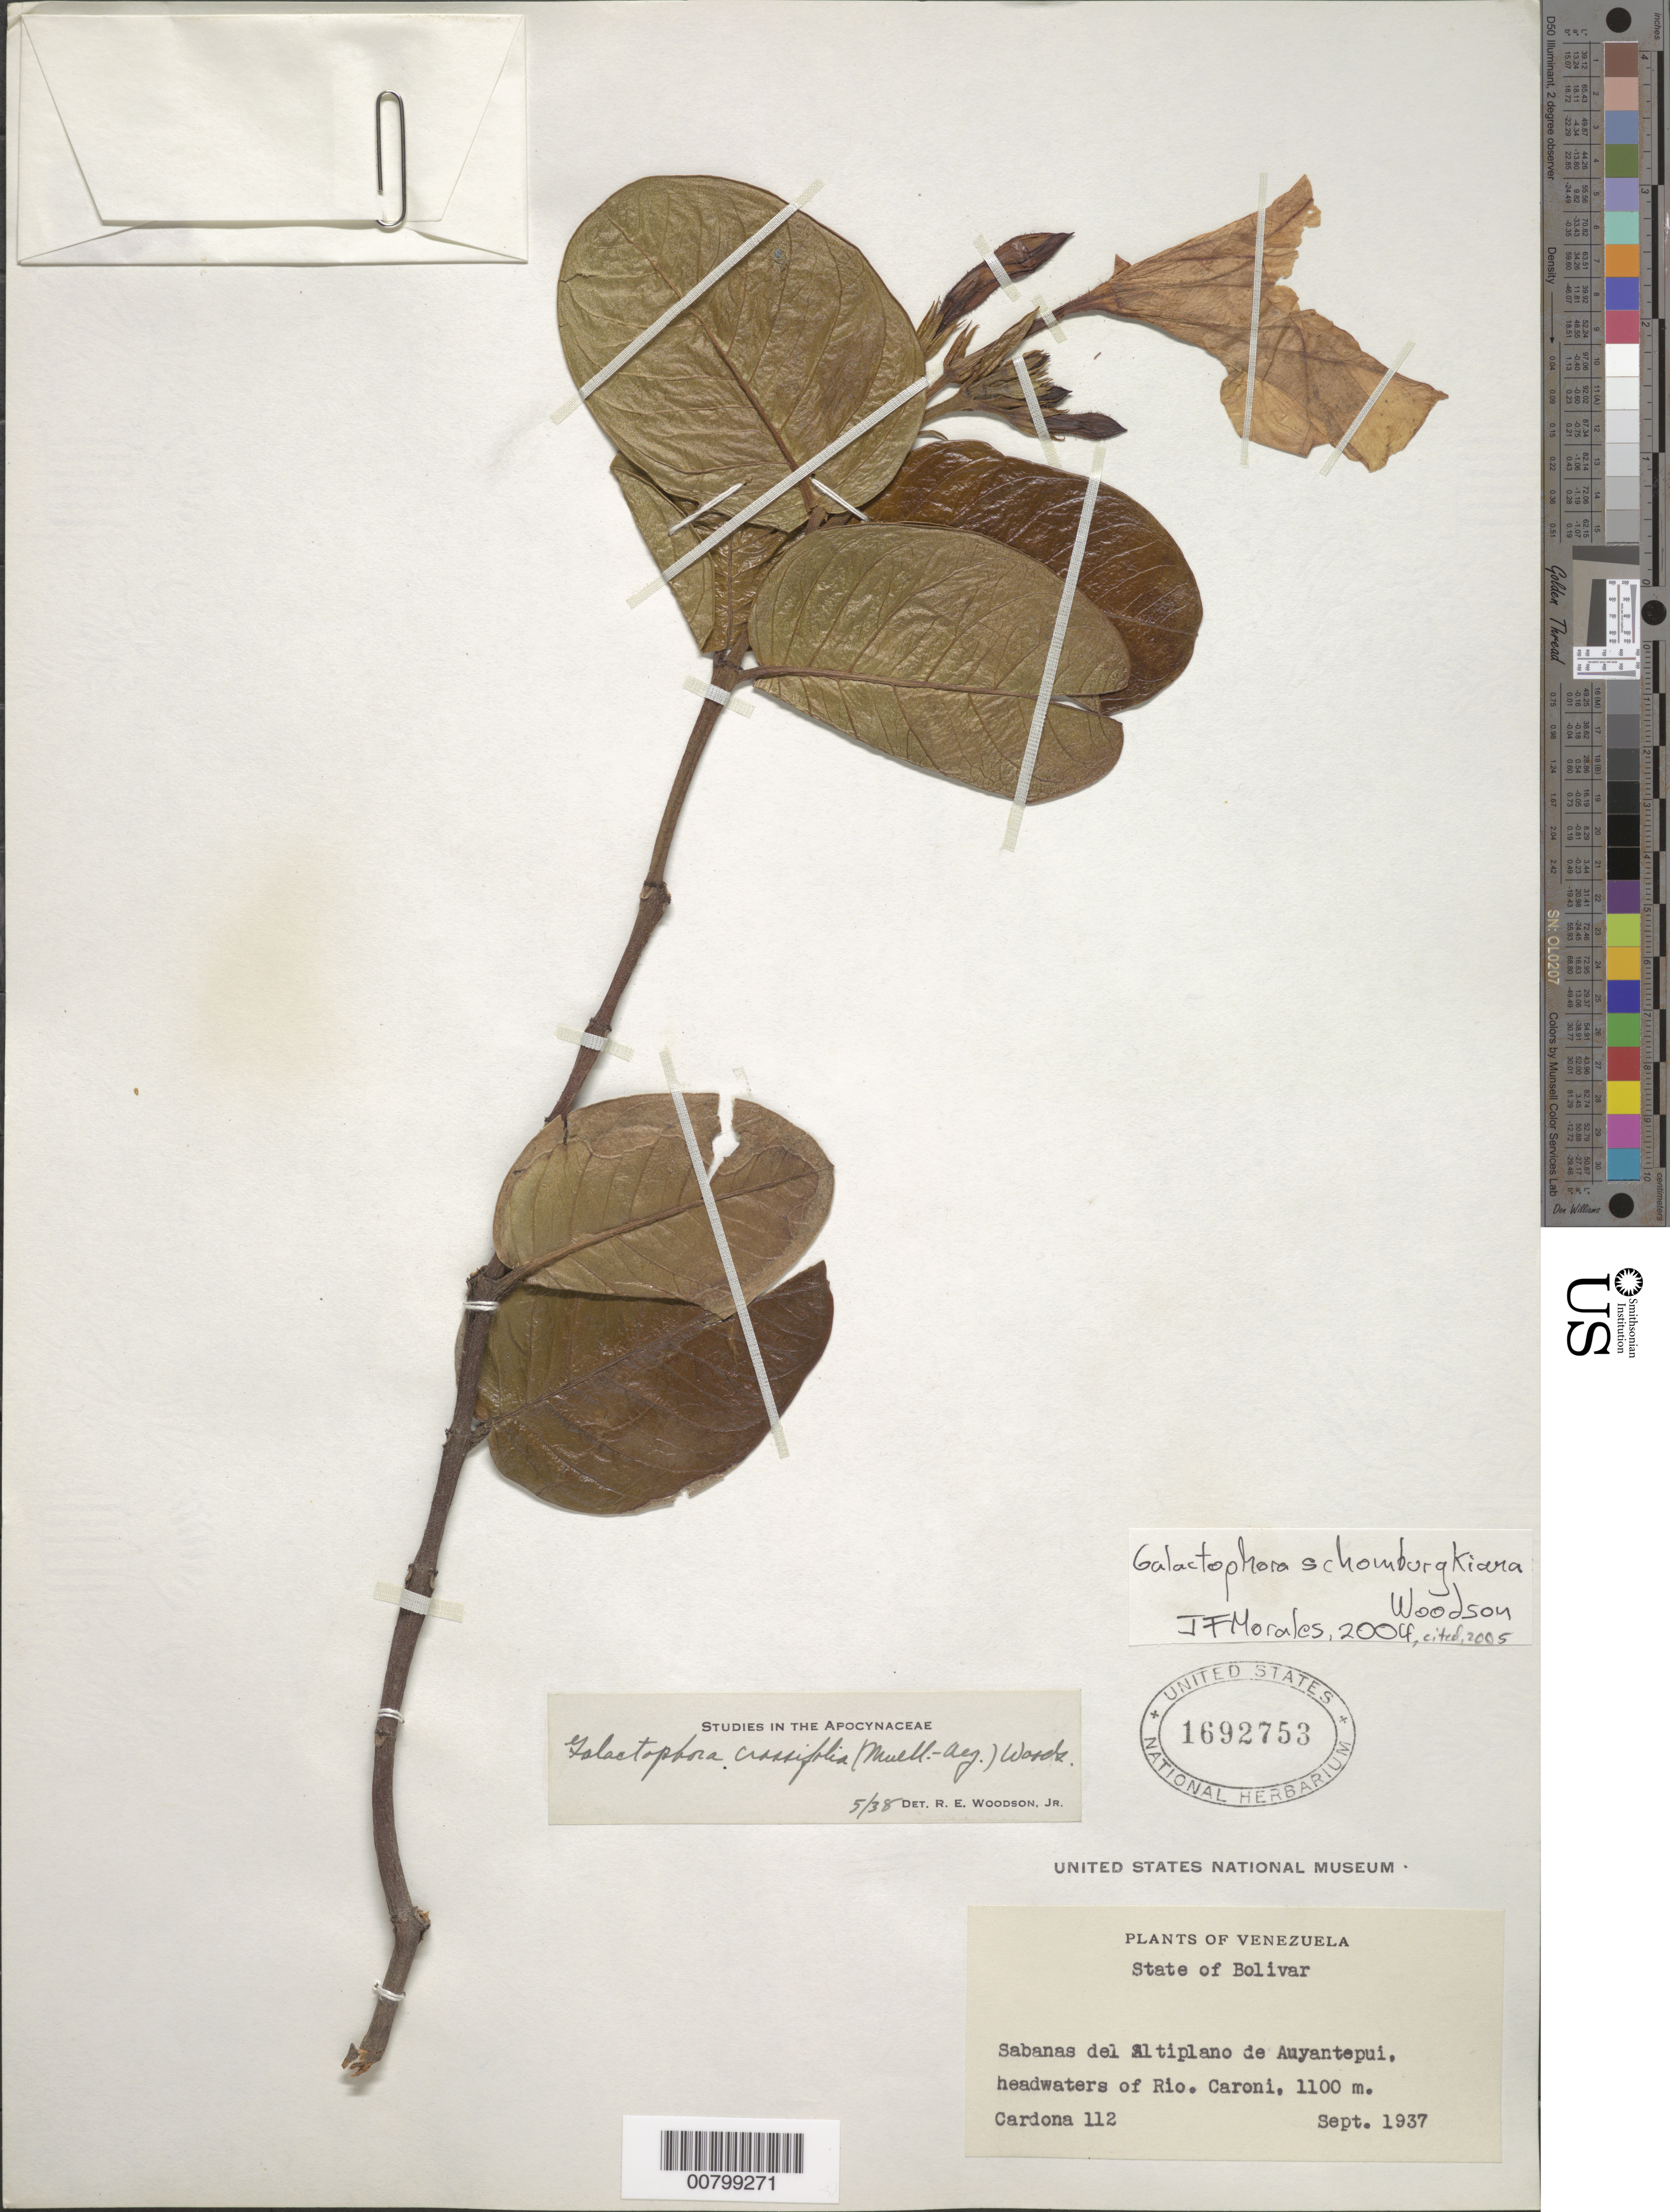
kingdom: Plantae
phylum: Tracheophyta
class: Magnoliopsida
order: Gentianales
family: Apocynaceae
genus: Galactophora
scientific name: Galactophora crassifolia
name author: (Müll. Arg.) Woodson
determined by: Woodson, R. E., Jr.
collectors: F. Cardona Puig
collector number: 112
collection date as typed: Sep-37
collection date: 1937-09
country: Venezuela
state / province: Bolívar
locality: Cerro Auyantepuí, Alto Caroní, Guayana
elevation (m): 1100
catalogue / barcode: US 1692753